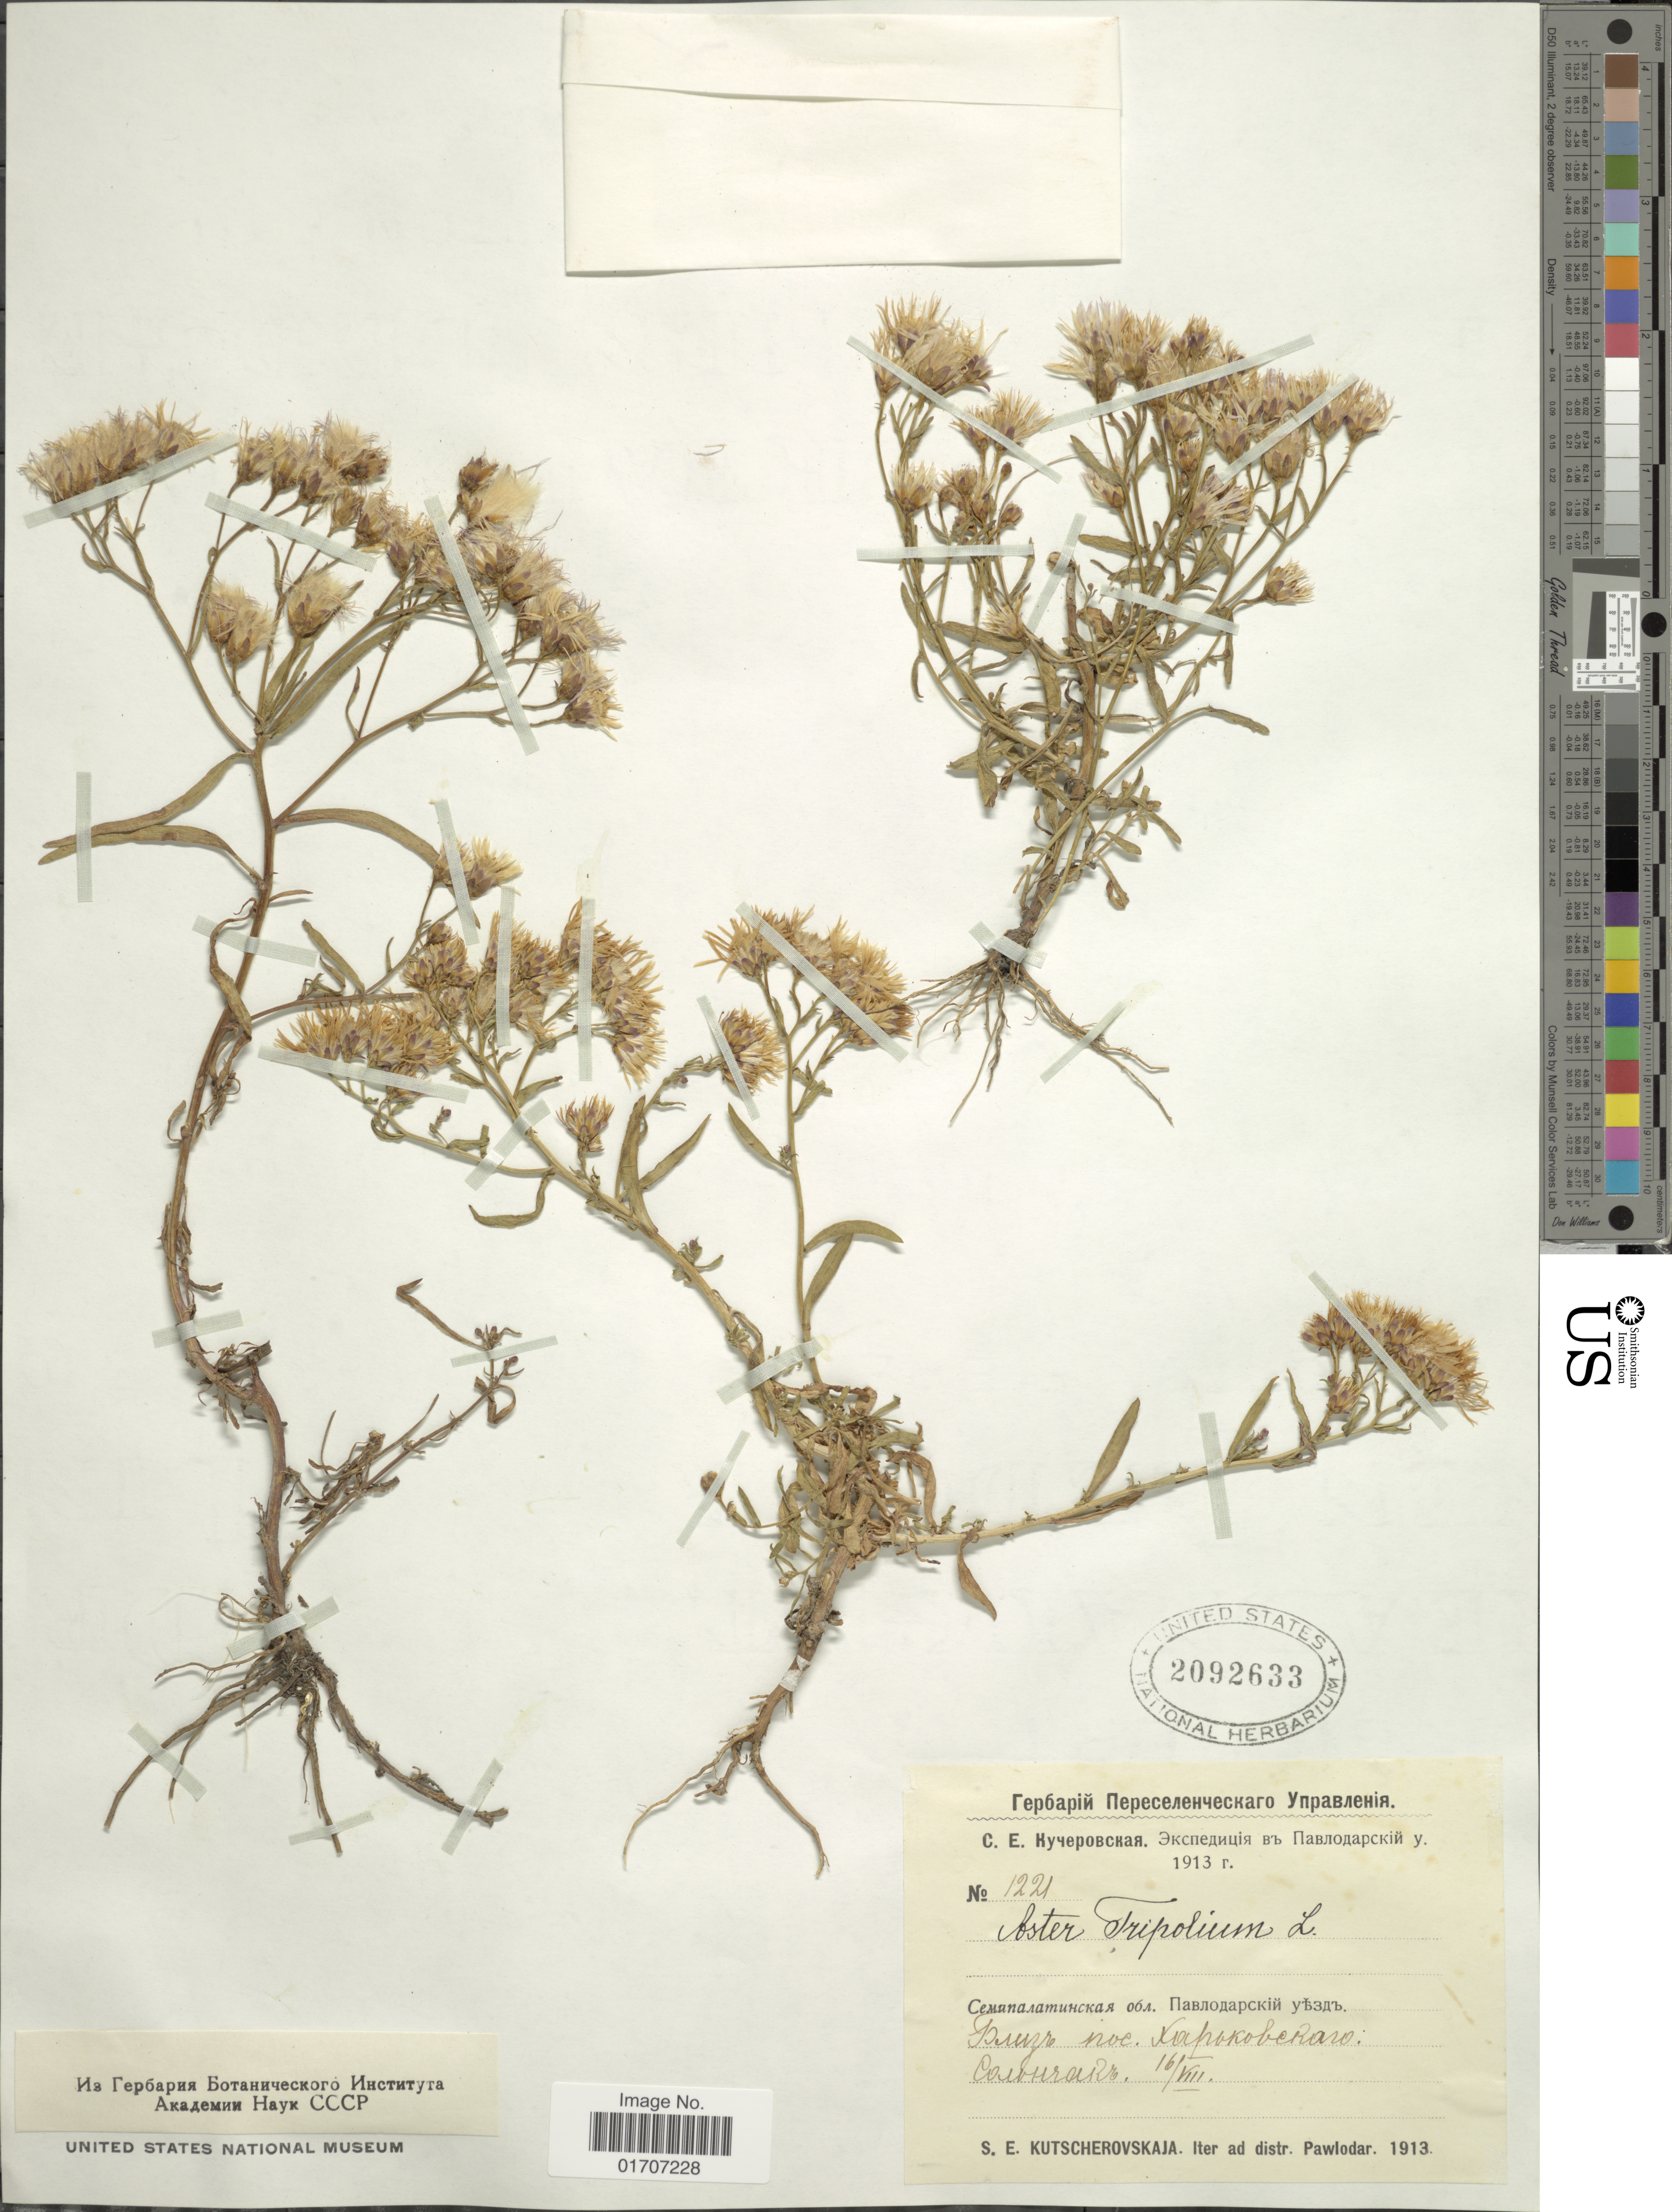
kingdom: Plantae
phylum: Tracheophyta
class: Magnoliopsida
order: Asterales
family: Asteraceae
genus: Tripolium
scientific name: Tripolium pannonicum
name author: (Jacq.) Dobrocz.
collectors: S. Kutscherovskaja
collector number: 1221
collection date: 1913-08-16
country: Kazakhstan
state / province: Paylodar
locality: Near Kharkovka.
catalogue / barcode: US 2092633